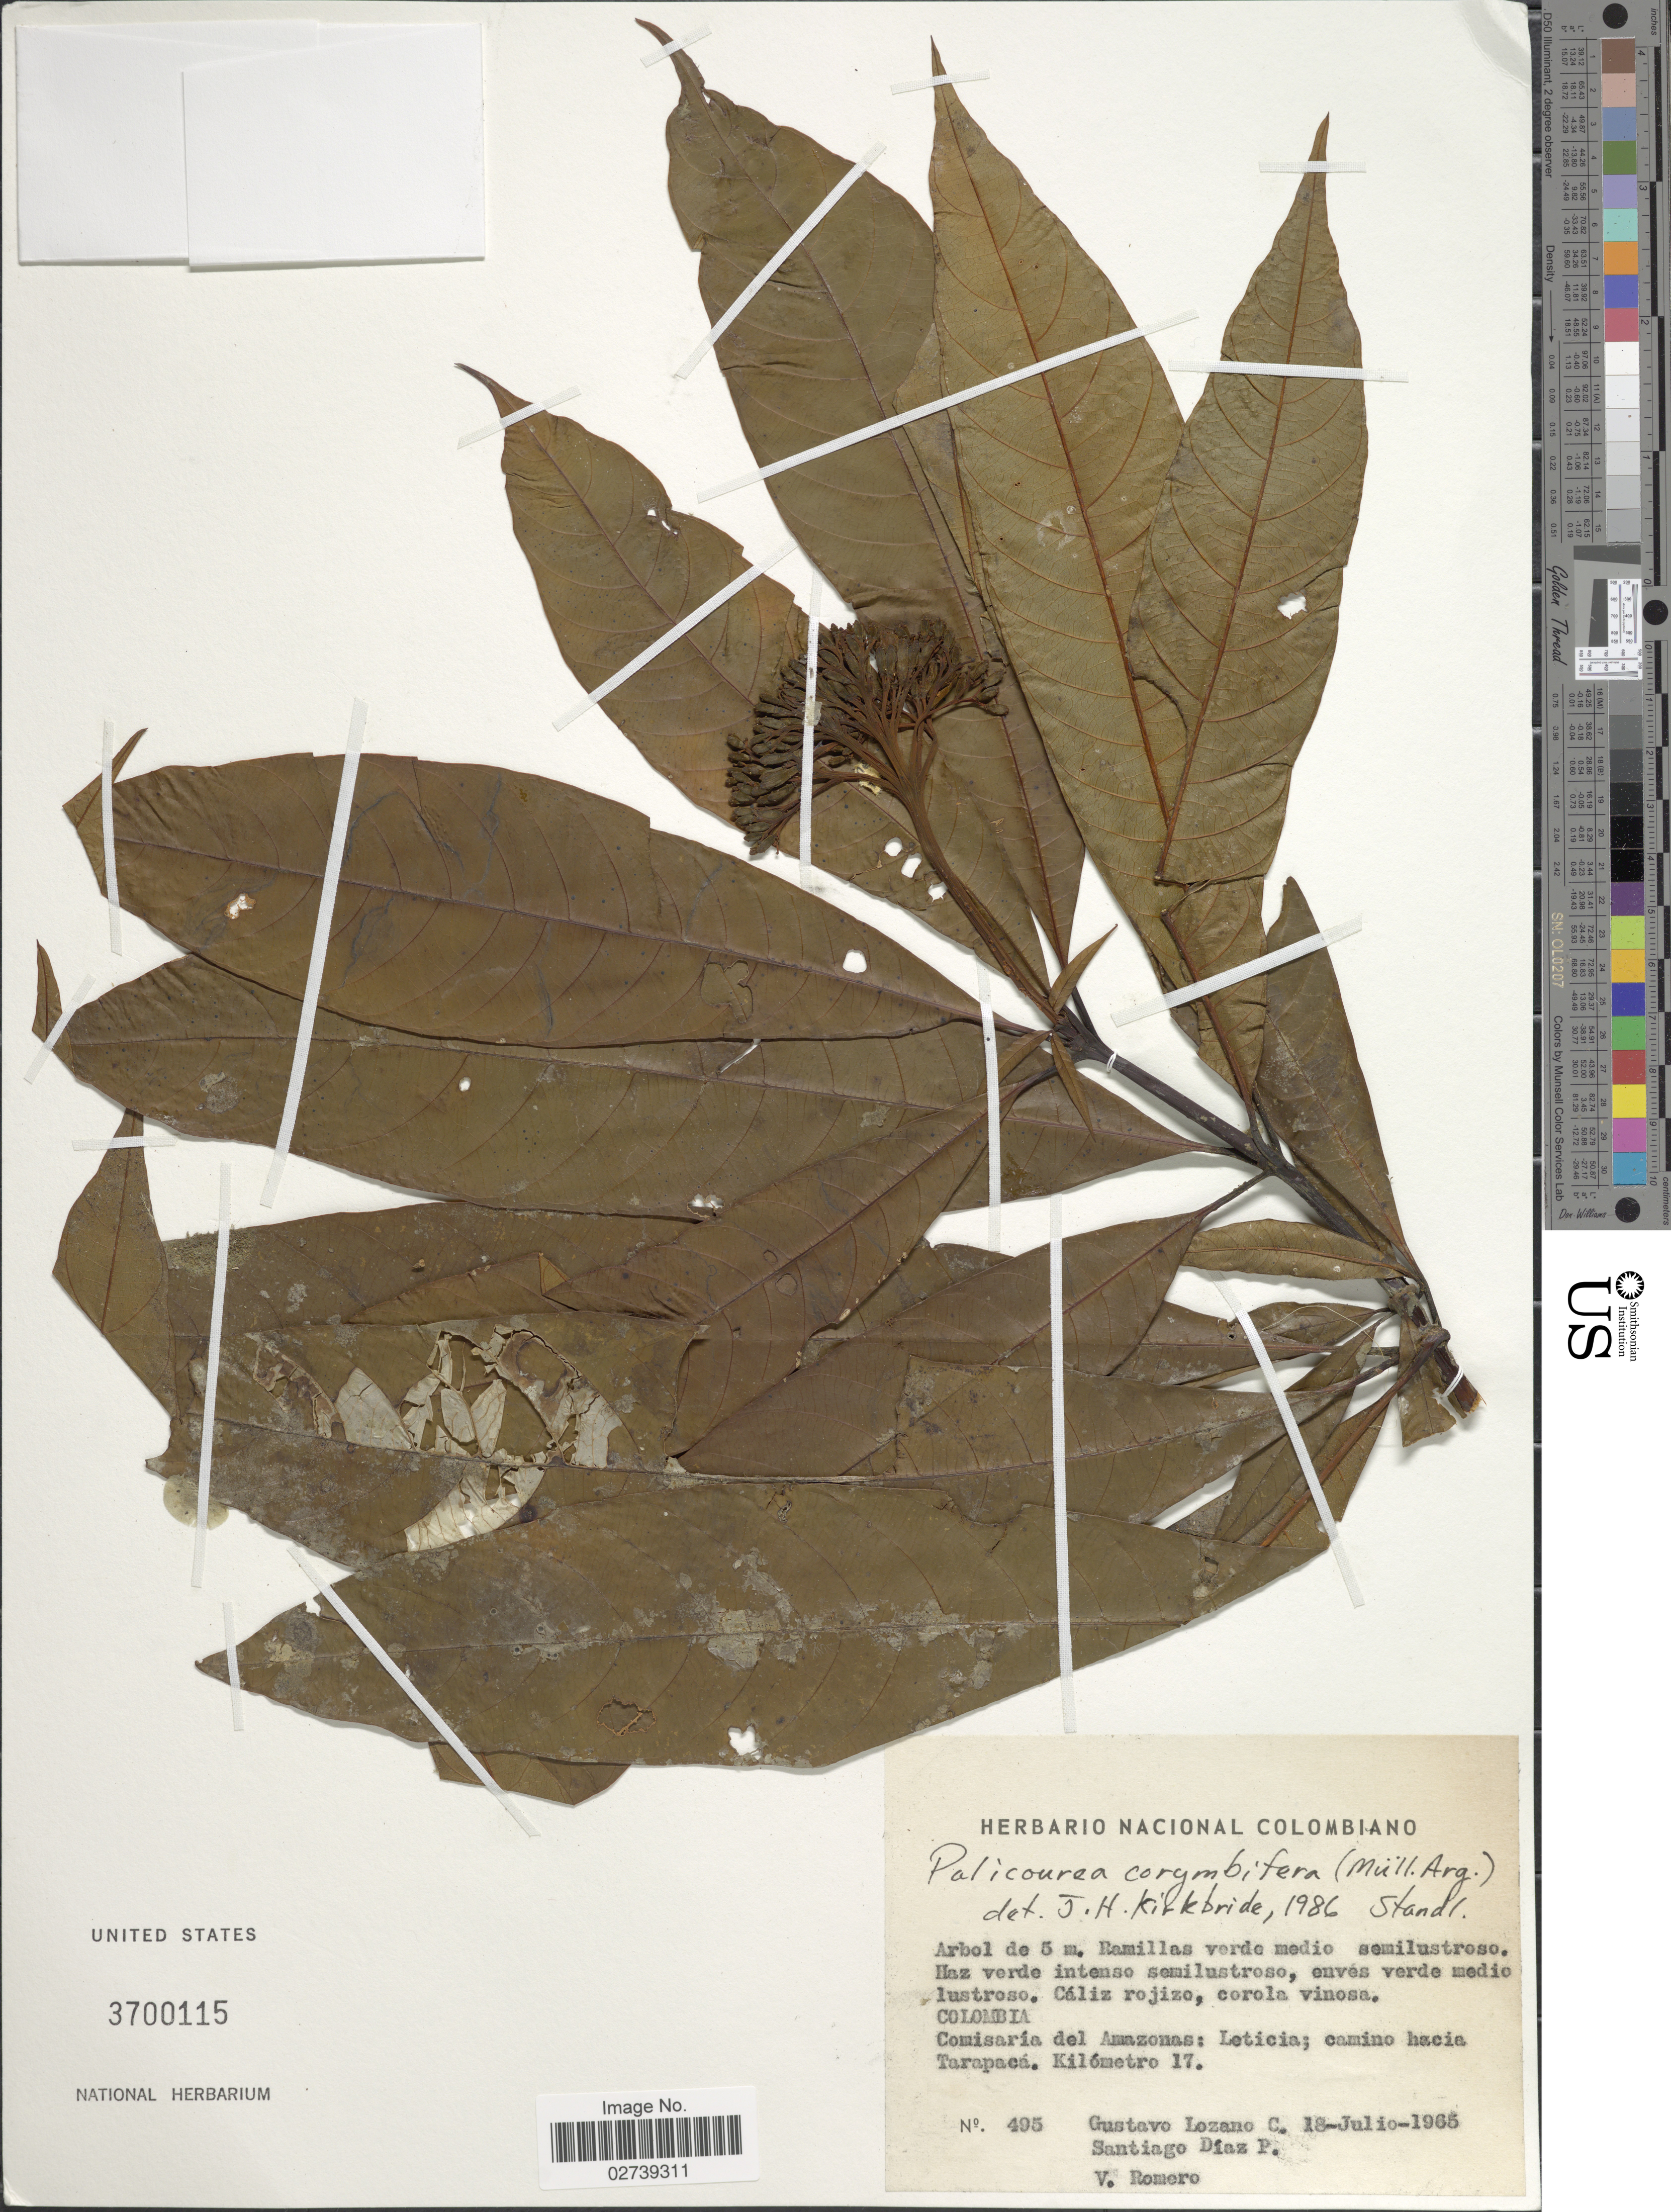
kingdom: Plantae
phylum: Tracheophyta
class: Magnoliopsida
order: Gentianales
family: Rubiaceae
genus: Palicourea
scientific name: Palicourea corymbifera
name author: (Müll. Arg.) Standl.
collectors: G. Lozano-Contreras, S. Díaz Píedrahíta & V. Romero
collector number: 495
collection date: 1965-07-18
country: Colombia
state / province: Amazônas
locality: Comisaria del Amazonas: Leticia; camino hacia Tarapaca, Kilometro 17.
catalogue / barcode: US 3700115